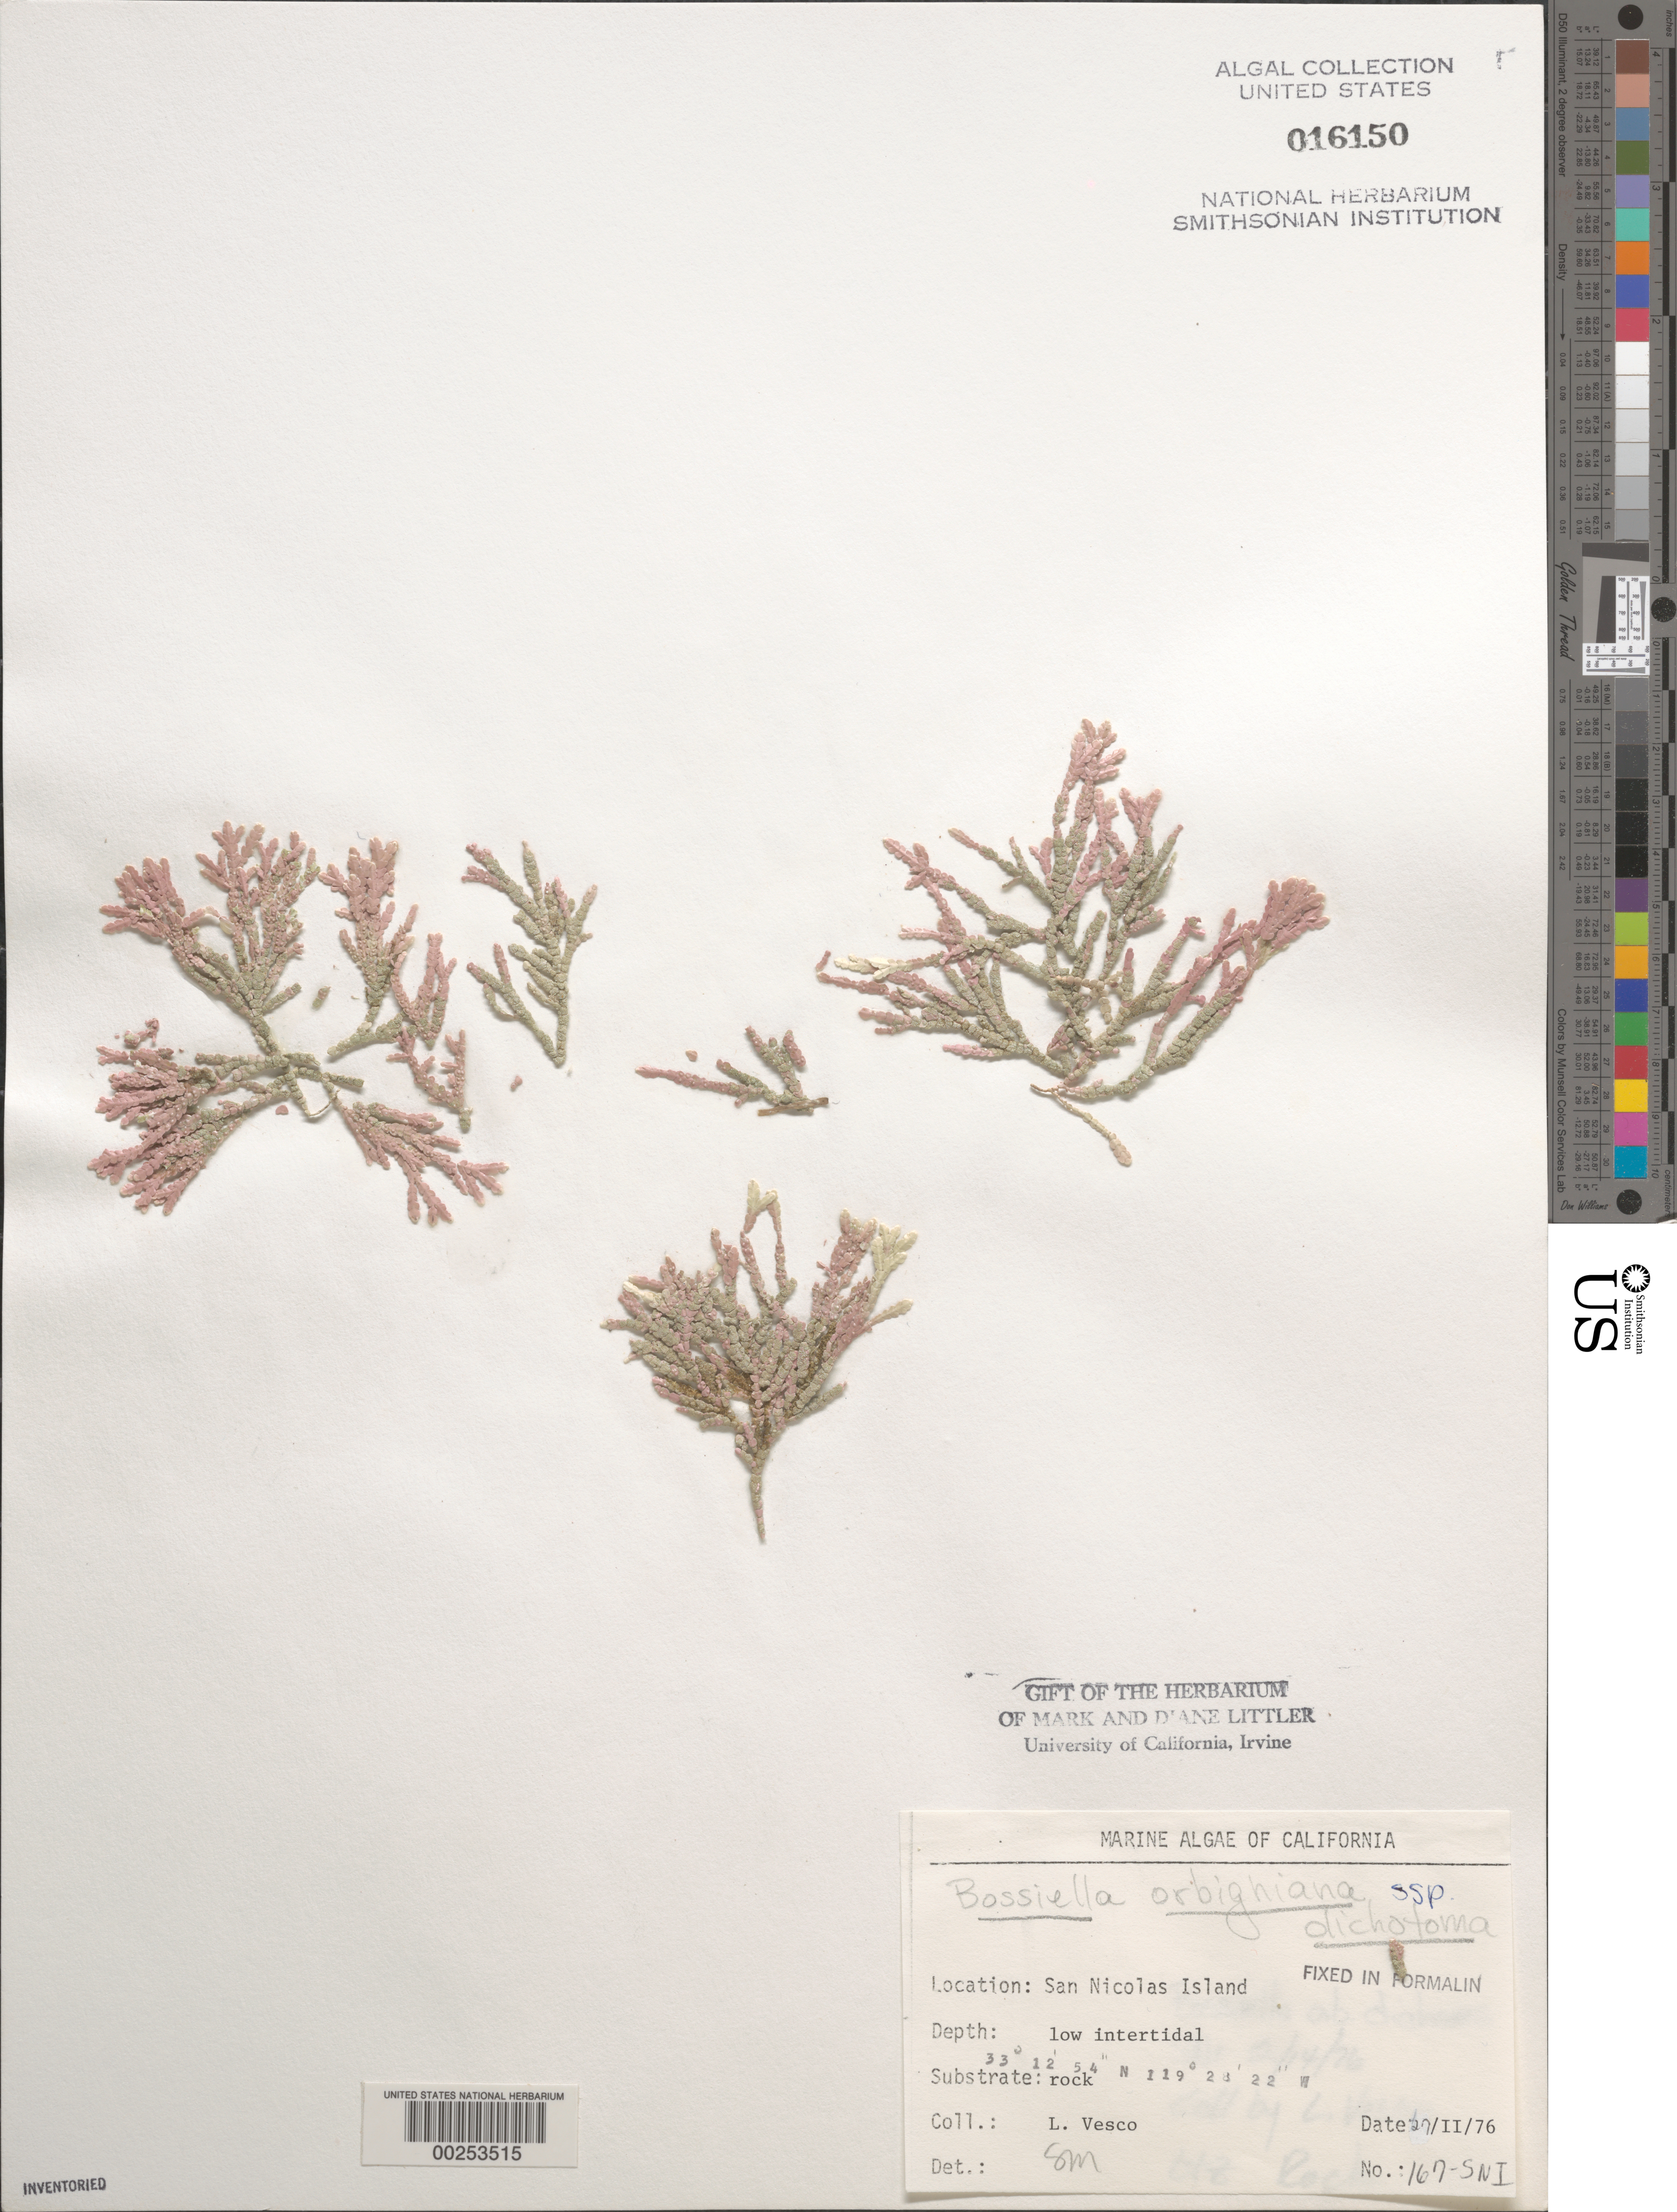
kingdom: Plantae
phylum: Rhodophyta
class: Florideophyceae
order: Corallinales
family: Corallinaceae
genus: Bossiella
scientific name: Bossiella orbigniana subsp. dichotoma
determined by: Murray, S. N.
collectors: L. Vesco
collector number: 167-sni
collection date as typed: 27 Feb 1976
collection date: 1976-02-27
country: United States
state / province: California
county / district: Ventura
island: San Nicolas Island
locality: Dutch Harbor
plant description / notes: BLM-SOCALBIGHT Rocky Intertidal Survey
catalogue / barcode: US 16150